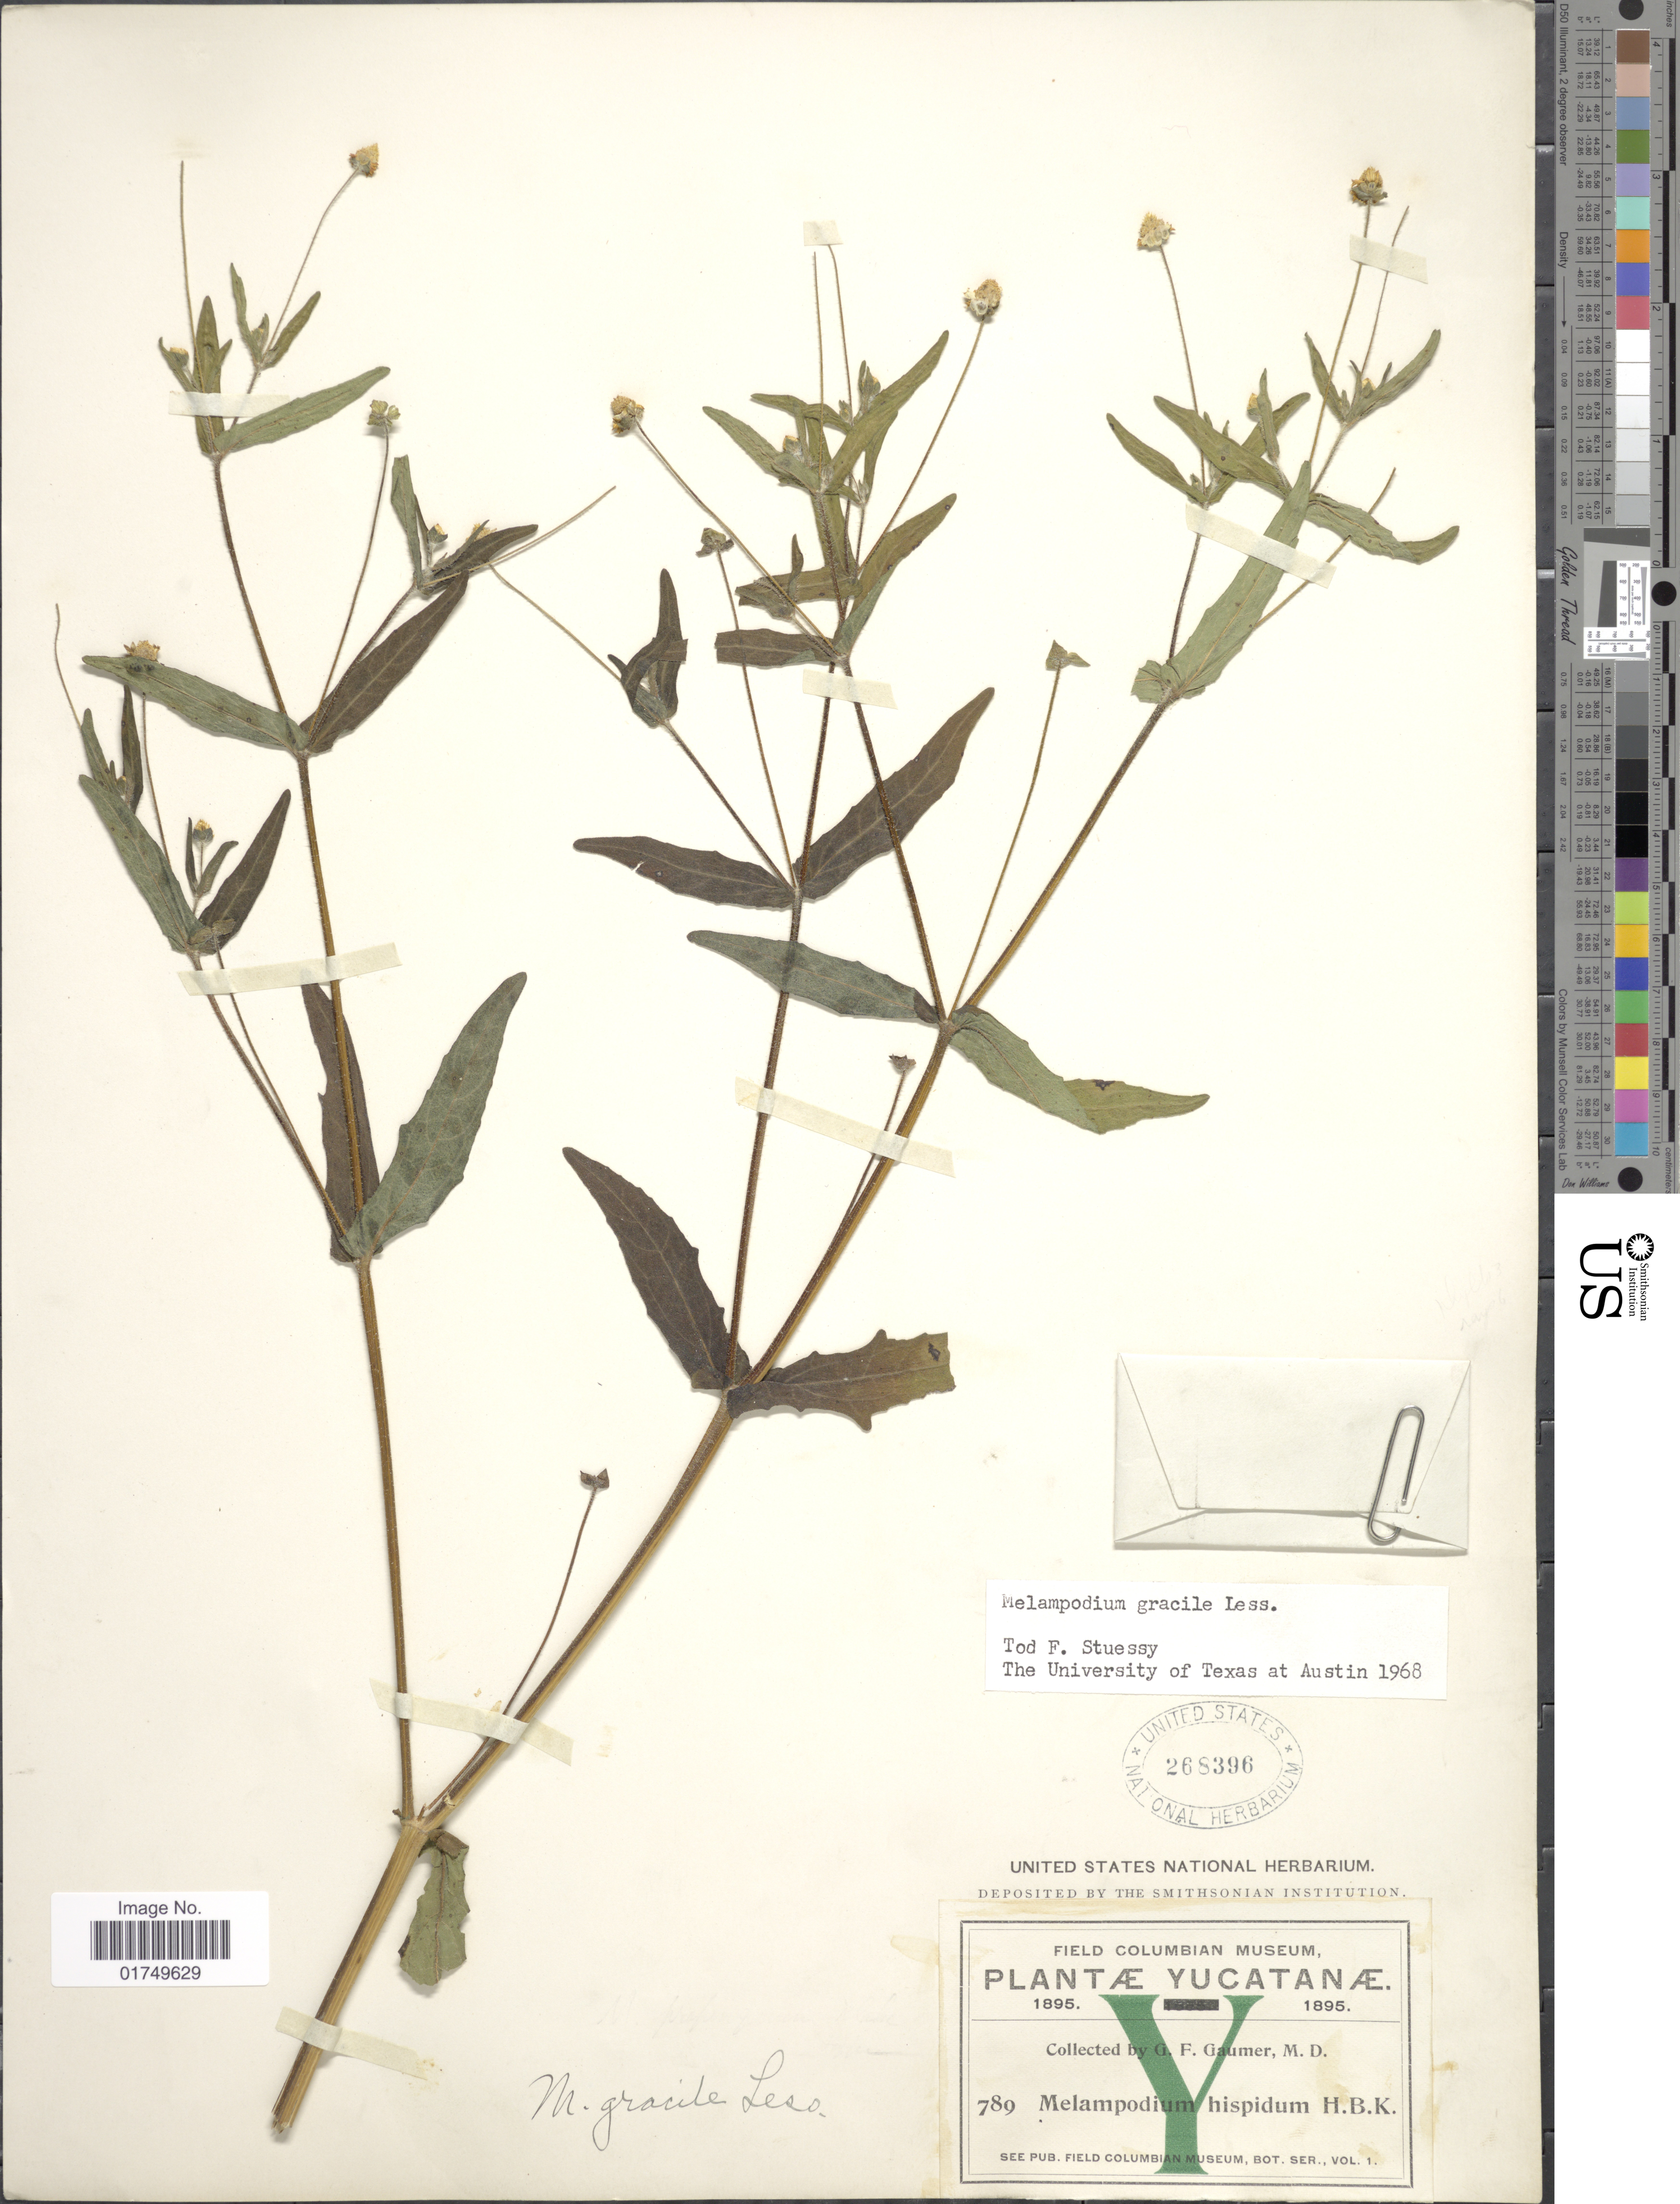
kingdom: Plantae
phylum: Tracheophyta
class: Magnoliopsida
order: Asterales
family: Asteraceae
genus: Melampodium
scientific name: Melampodium gracile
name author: Less.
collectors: G. F. Gaumer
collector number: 789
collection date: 1895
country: Mexico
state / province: Yucatán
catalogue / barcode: US 268396